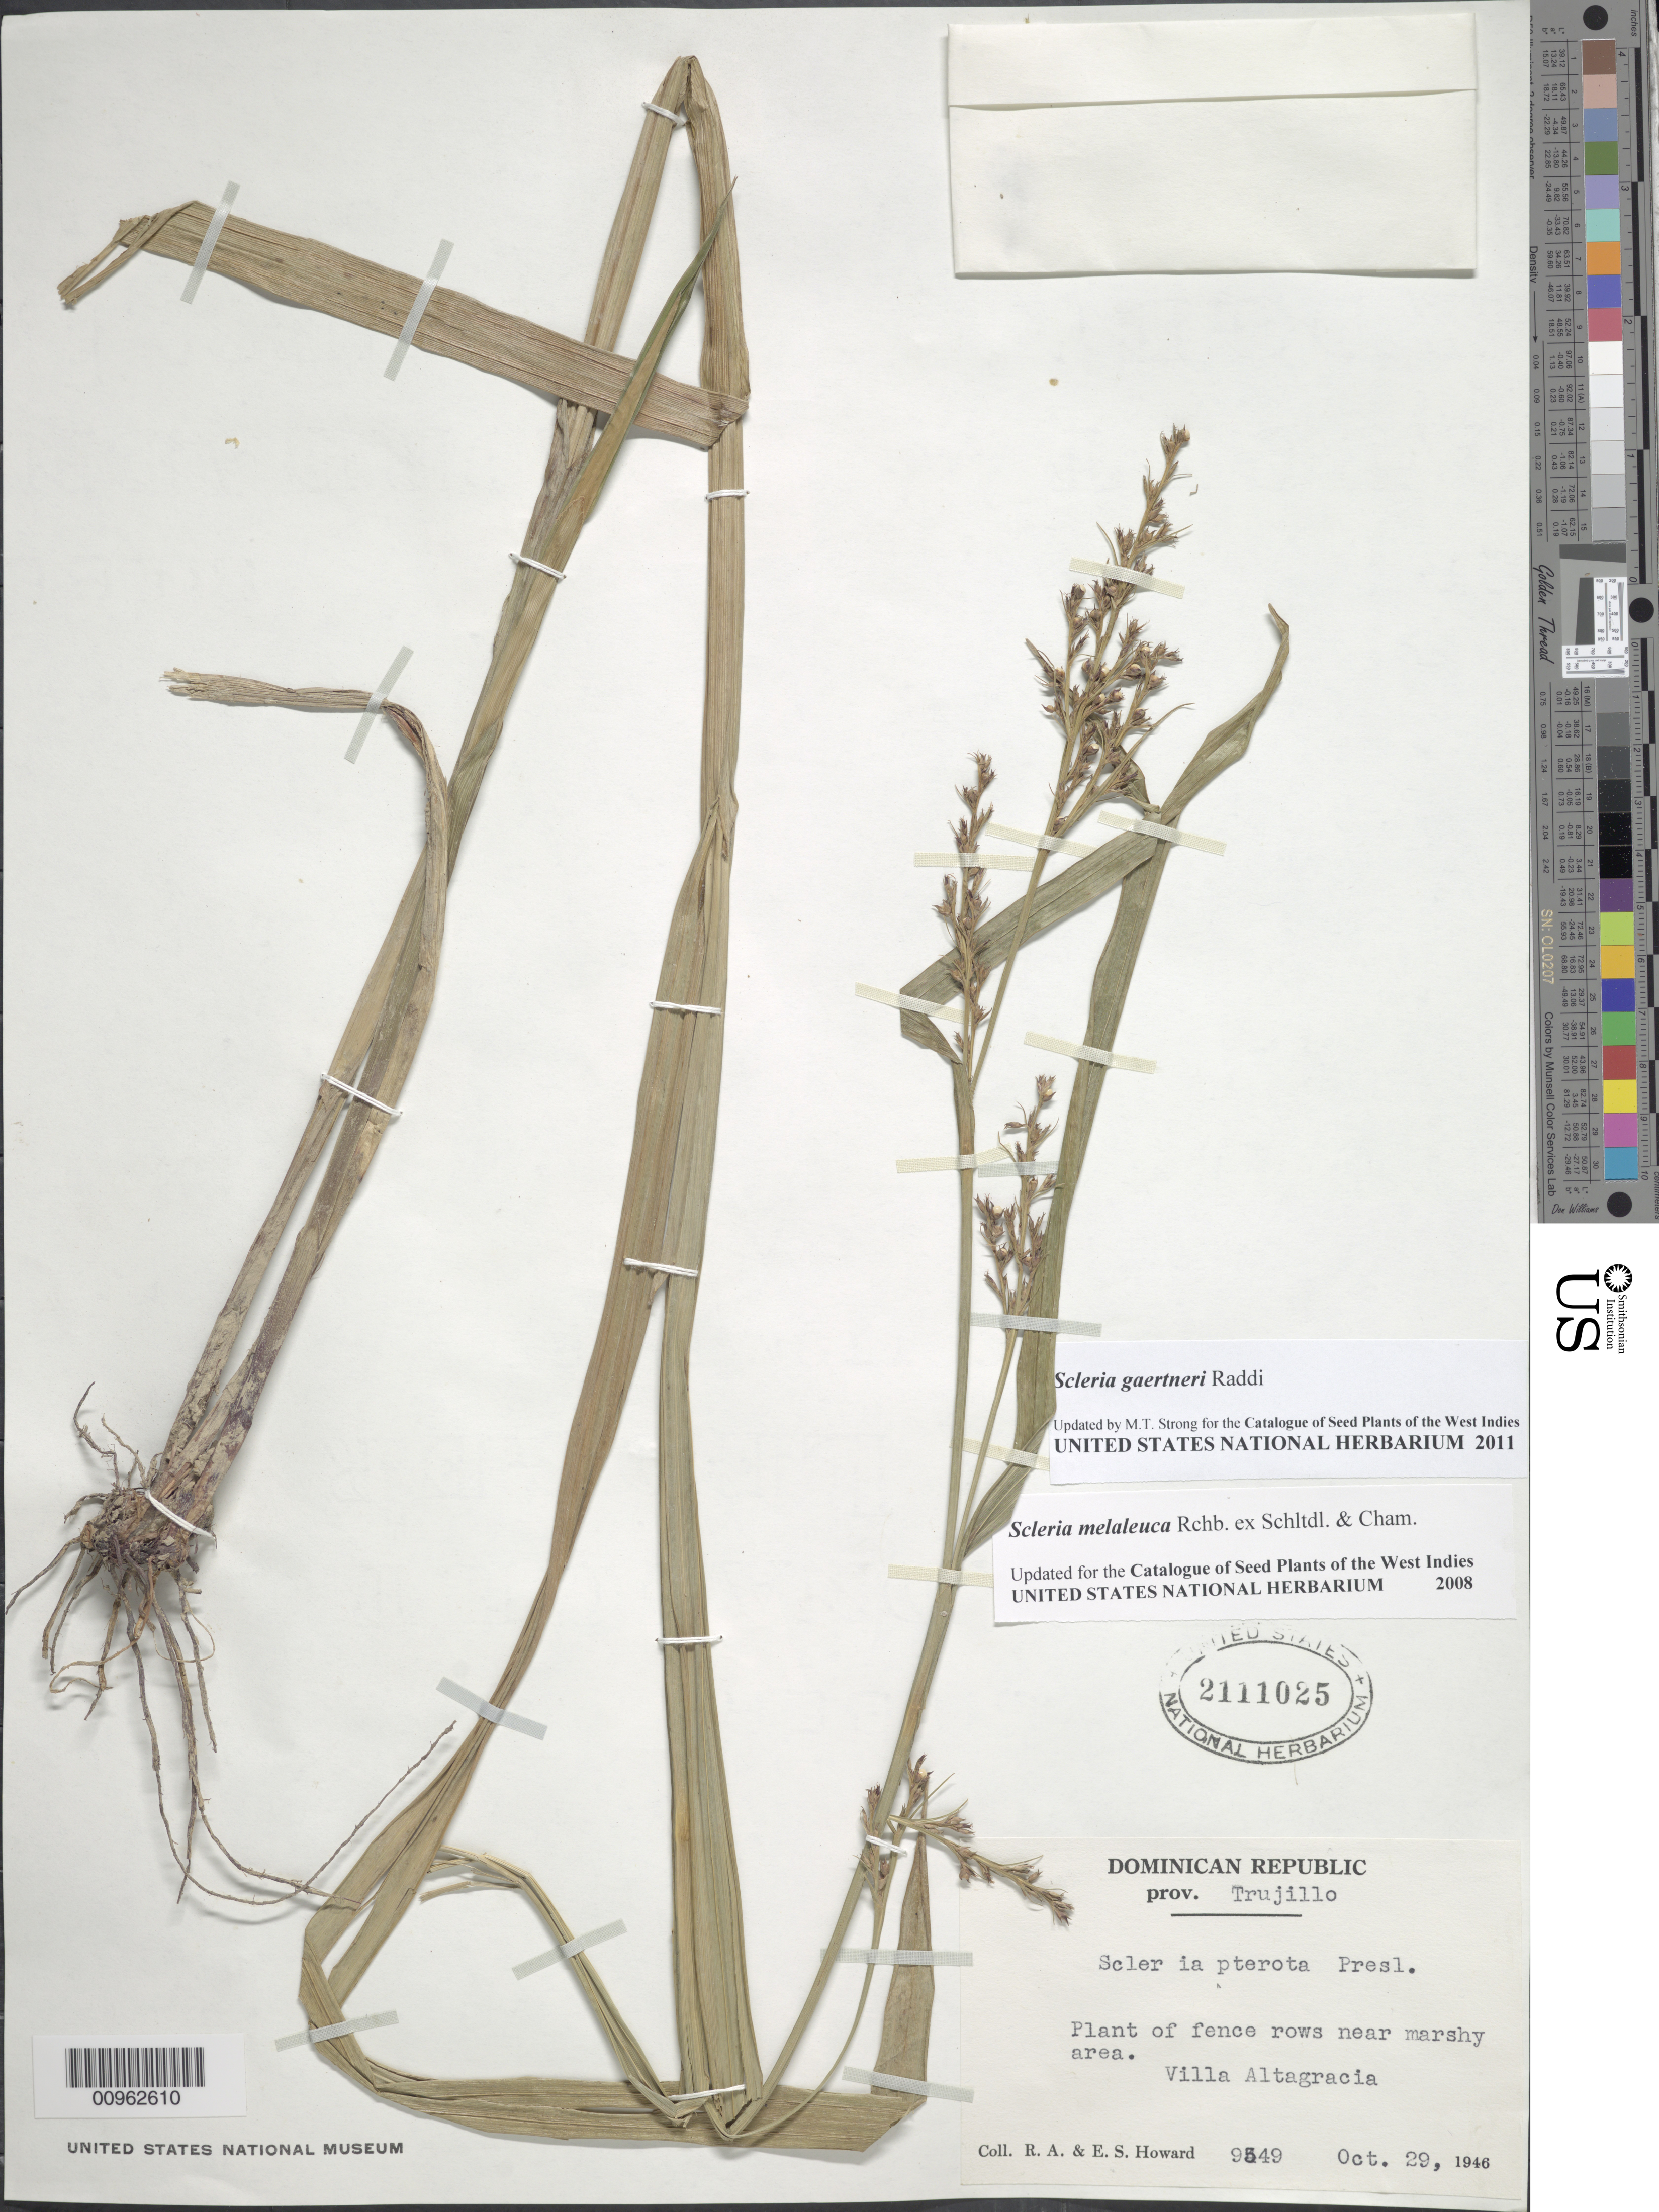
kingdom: Plantae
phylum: Tracheophyta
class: Liliopsida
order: Poales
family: Cyperaceae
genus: Scleria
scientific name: Scleria gaertneri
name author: Raddi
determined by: Strong, M. T., (US), Smithsonian Institution - National Museum of Natural History (UNITED STATES)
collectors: R. A. Howard & E. S. Howard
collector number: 9349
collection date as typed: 29 Oct 1946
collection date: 1946-10-29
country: Dominican Republic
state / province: Santo Domingo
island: Hispaniola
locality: Villa Altagracia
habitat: Fence rows near marshy area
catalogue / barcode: US 2111025